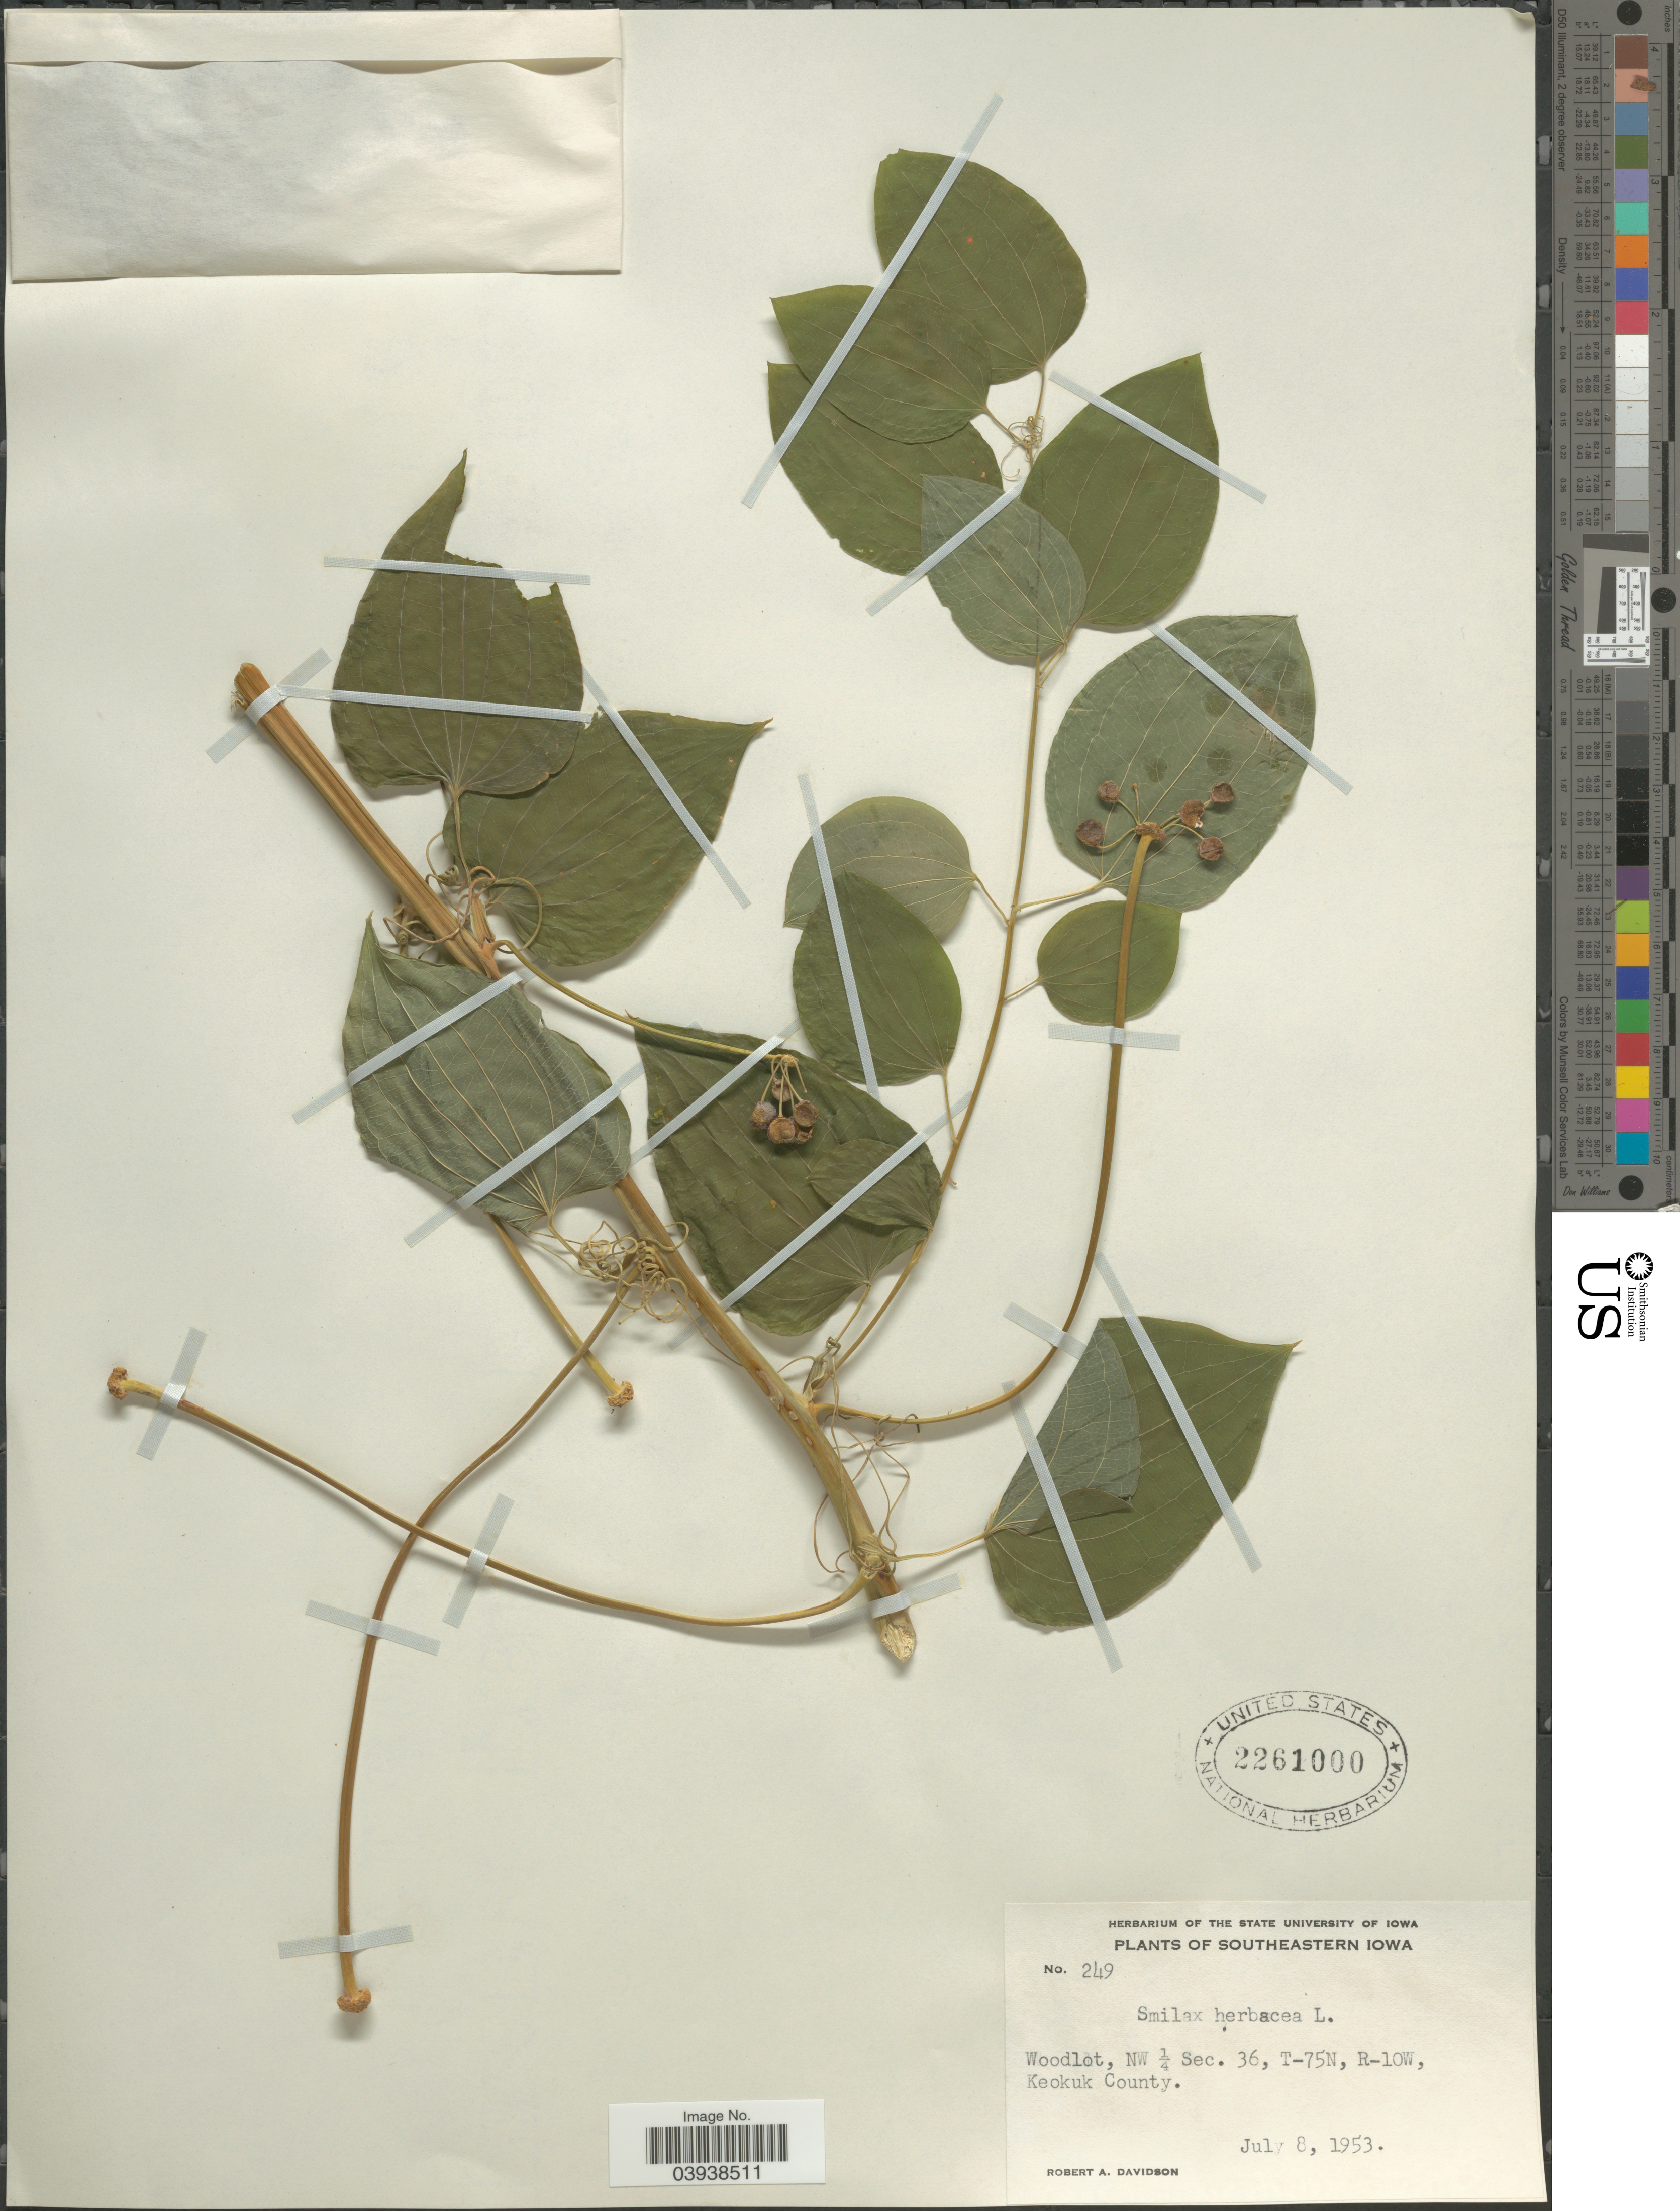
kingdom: Plantae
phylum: Tracheophyta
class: Liliopsida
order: Liliales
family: Smilacaceae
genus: Smilax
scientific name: Smilax herbacea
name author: L.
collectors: R. A. Davidson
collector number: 249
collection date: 1953-07-08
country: United States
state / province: Iowa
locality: Southeastern Iowa. Woodlot, NW ¼ Sec. 36, T-75N, R-10W, Keokuk County.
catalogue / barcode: US 2261000